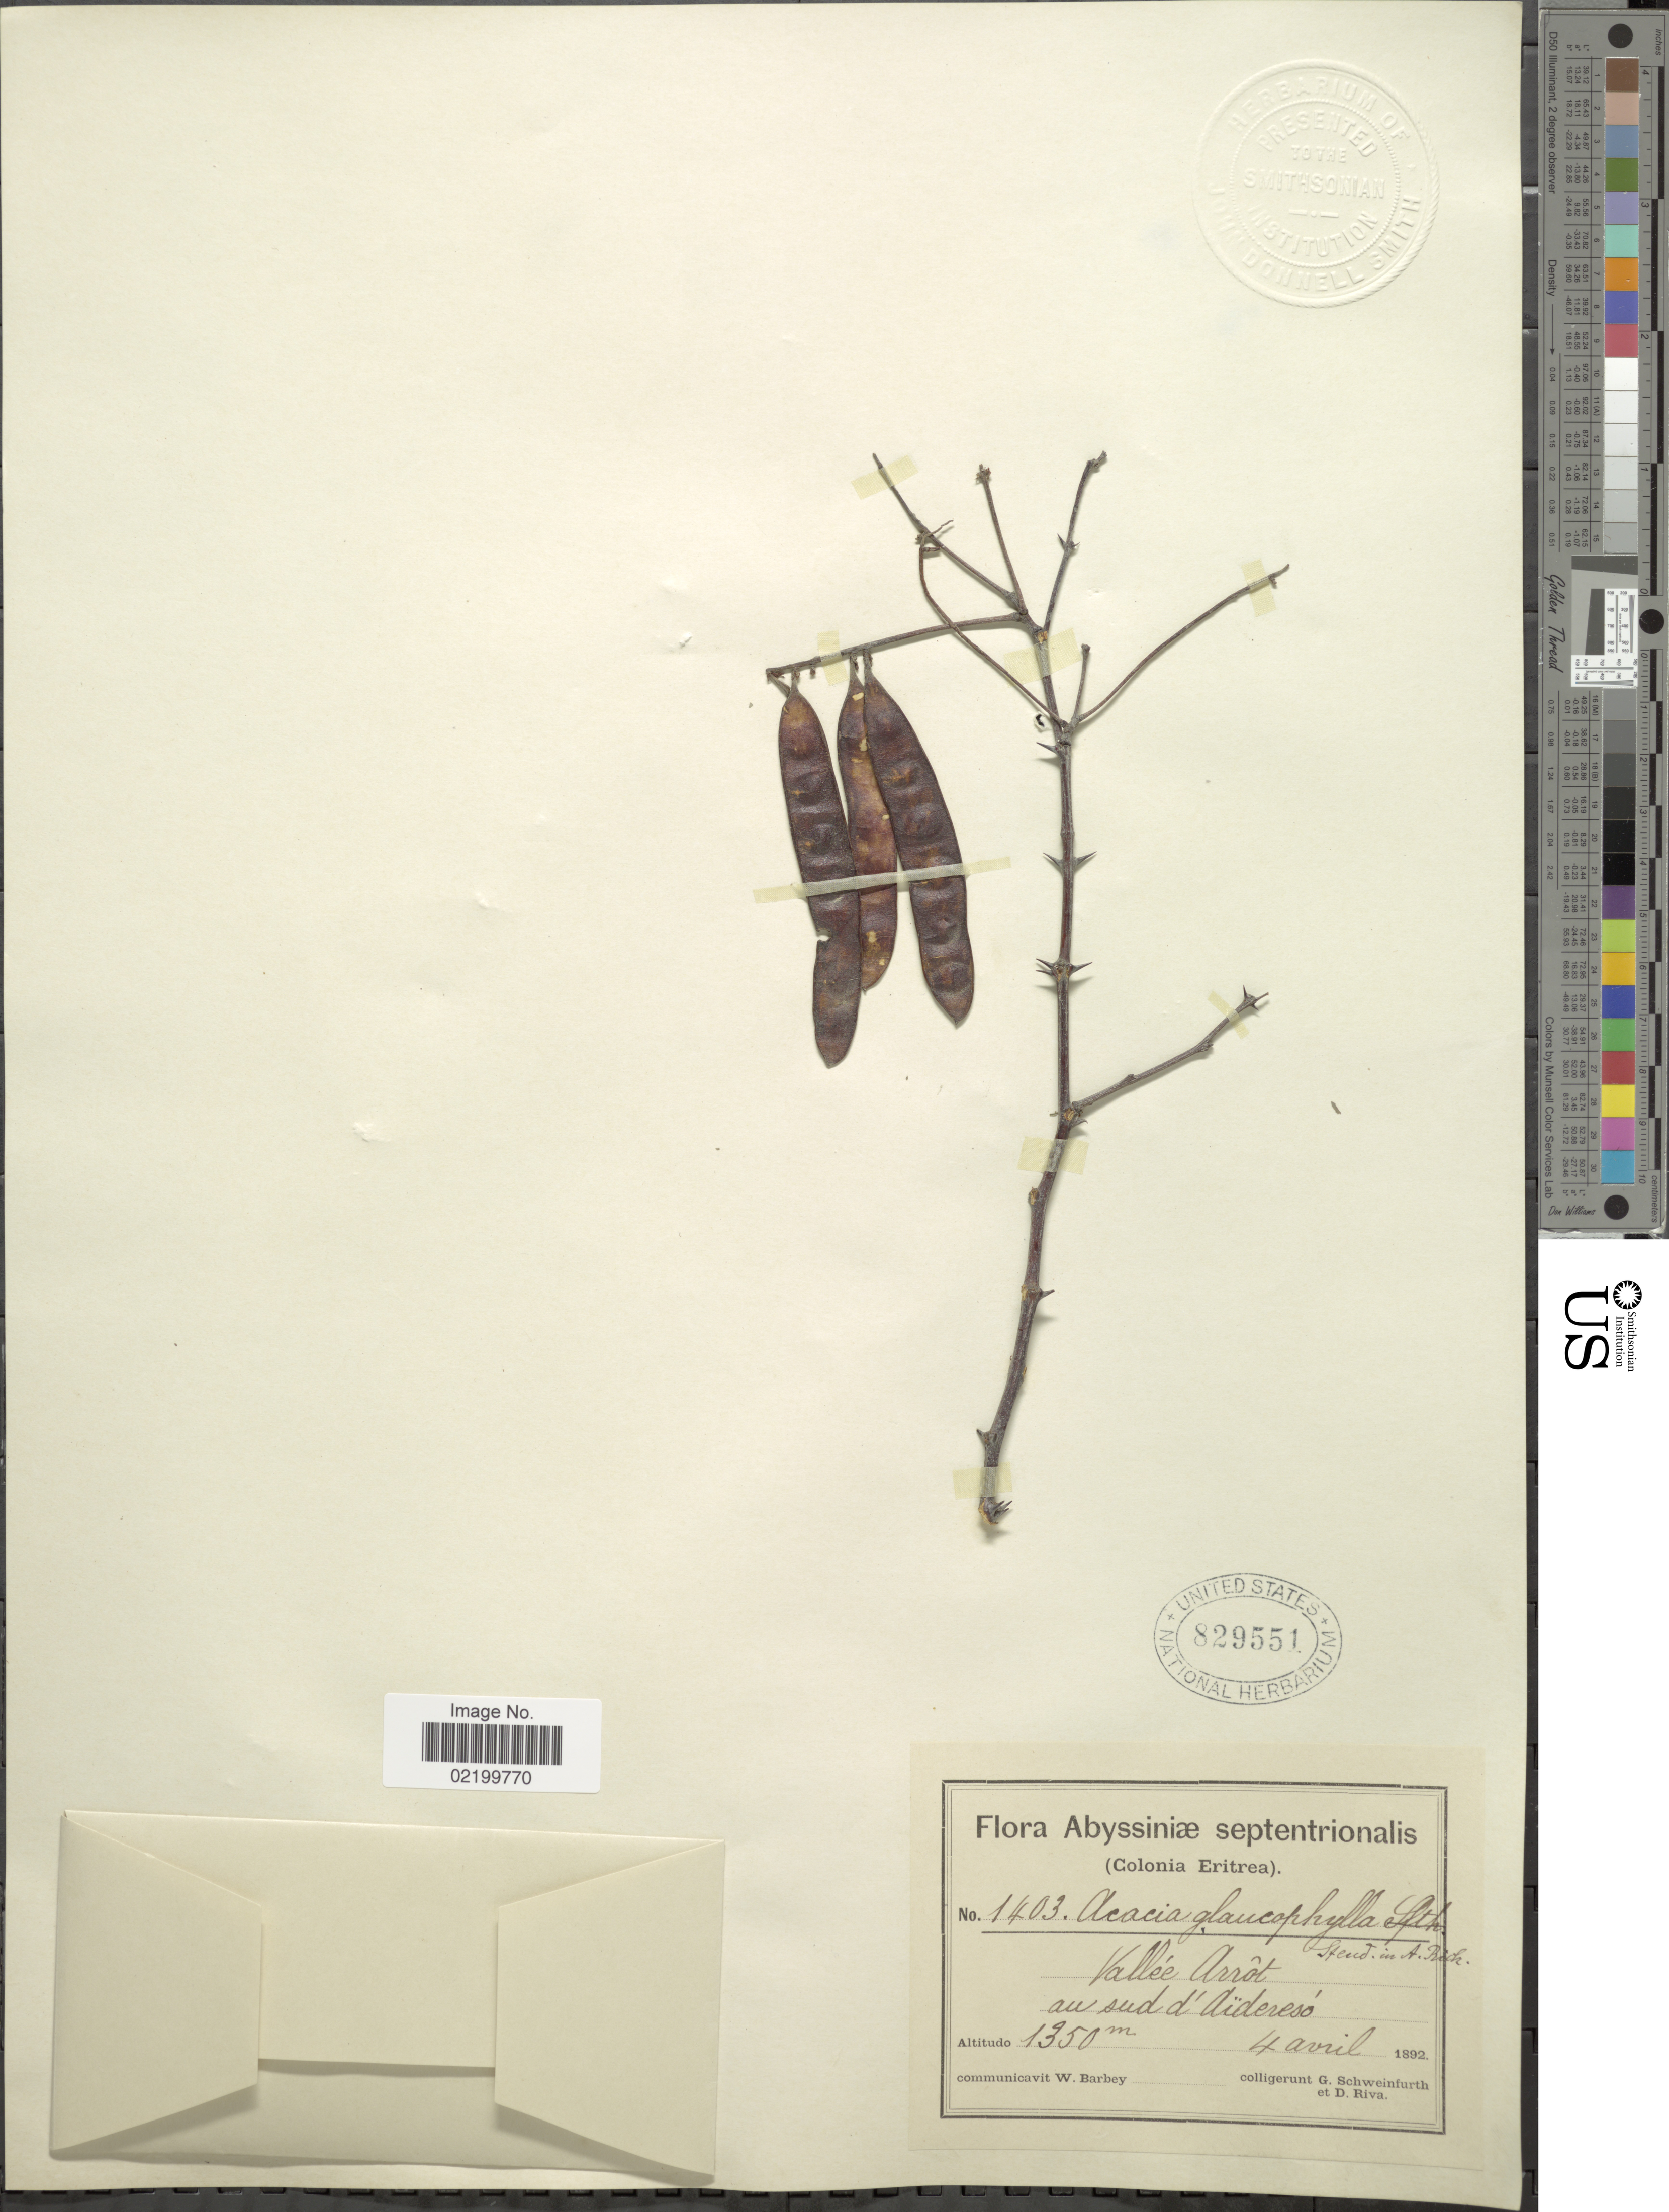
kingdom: Plantae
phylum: Tracheophyta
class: Magnoliopsida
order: Fabales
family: Fabaceae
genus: Senegalia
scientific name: Senegalia asak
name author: (Forssk.) Kyal. & Boatwr.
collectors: G. A. Schweinfurth (herbarium) & D. Riva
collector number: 1403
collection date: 1892-04-04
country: Eritrea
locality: Abyssiniae.Vallee Arrot au sud d' Aidereso.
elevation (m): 1350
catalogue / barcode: US 829551